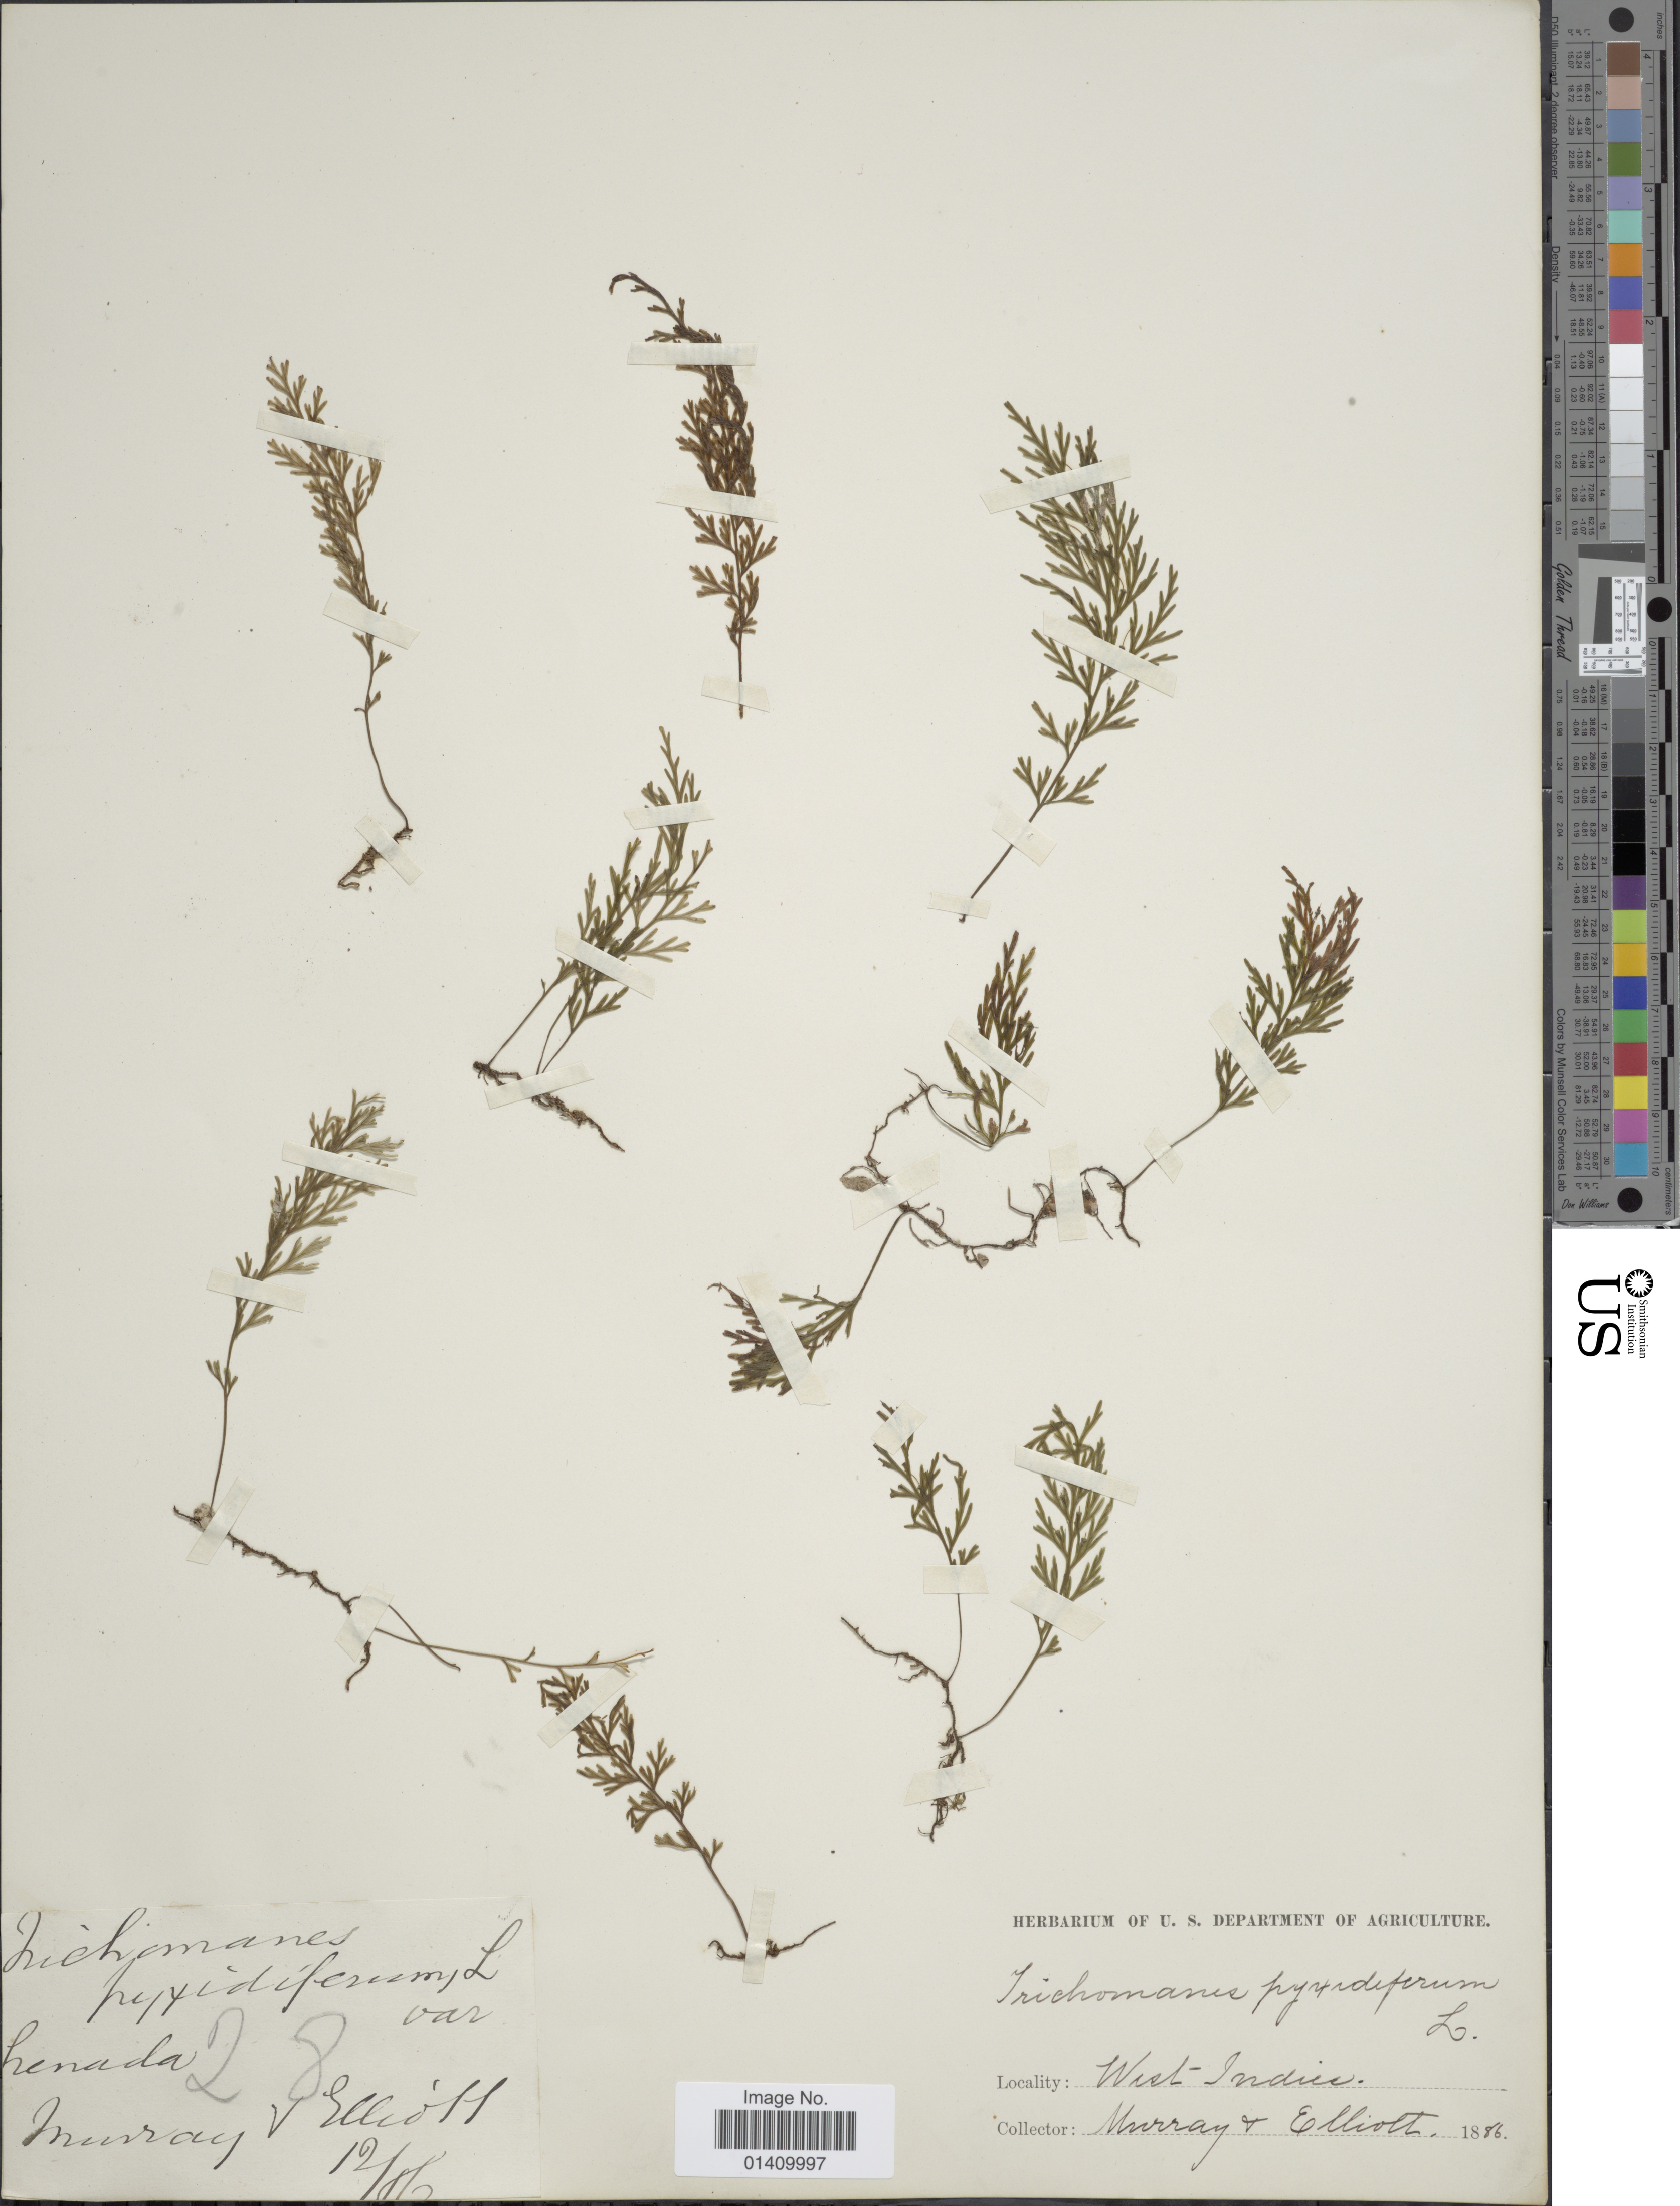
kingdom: Plantae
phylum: Tracheophyta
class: Polypodiopsida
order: Hymenophyllales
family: Hymenophyllaceae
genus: Polyphlebium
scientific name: Polyphlebium hymenophylloides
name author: (Bosch) Ebihara & Dubuisson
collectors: Murray, -- & Elliott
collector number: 12/86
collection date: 1886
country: Grenada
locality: West Indies, Grenada